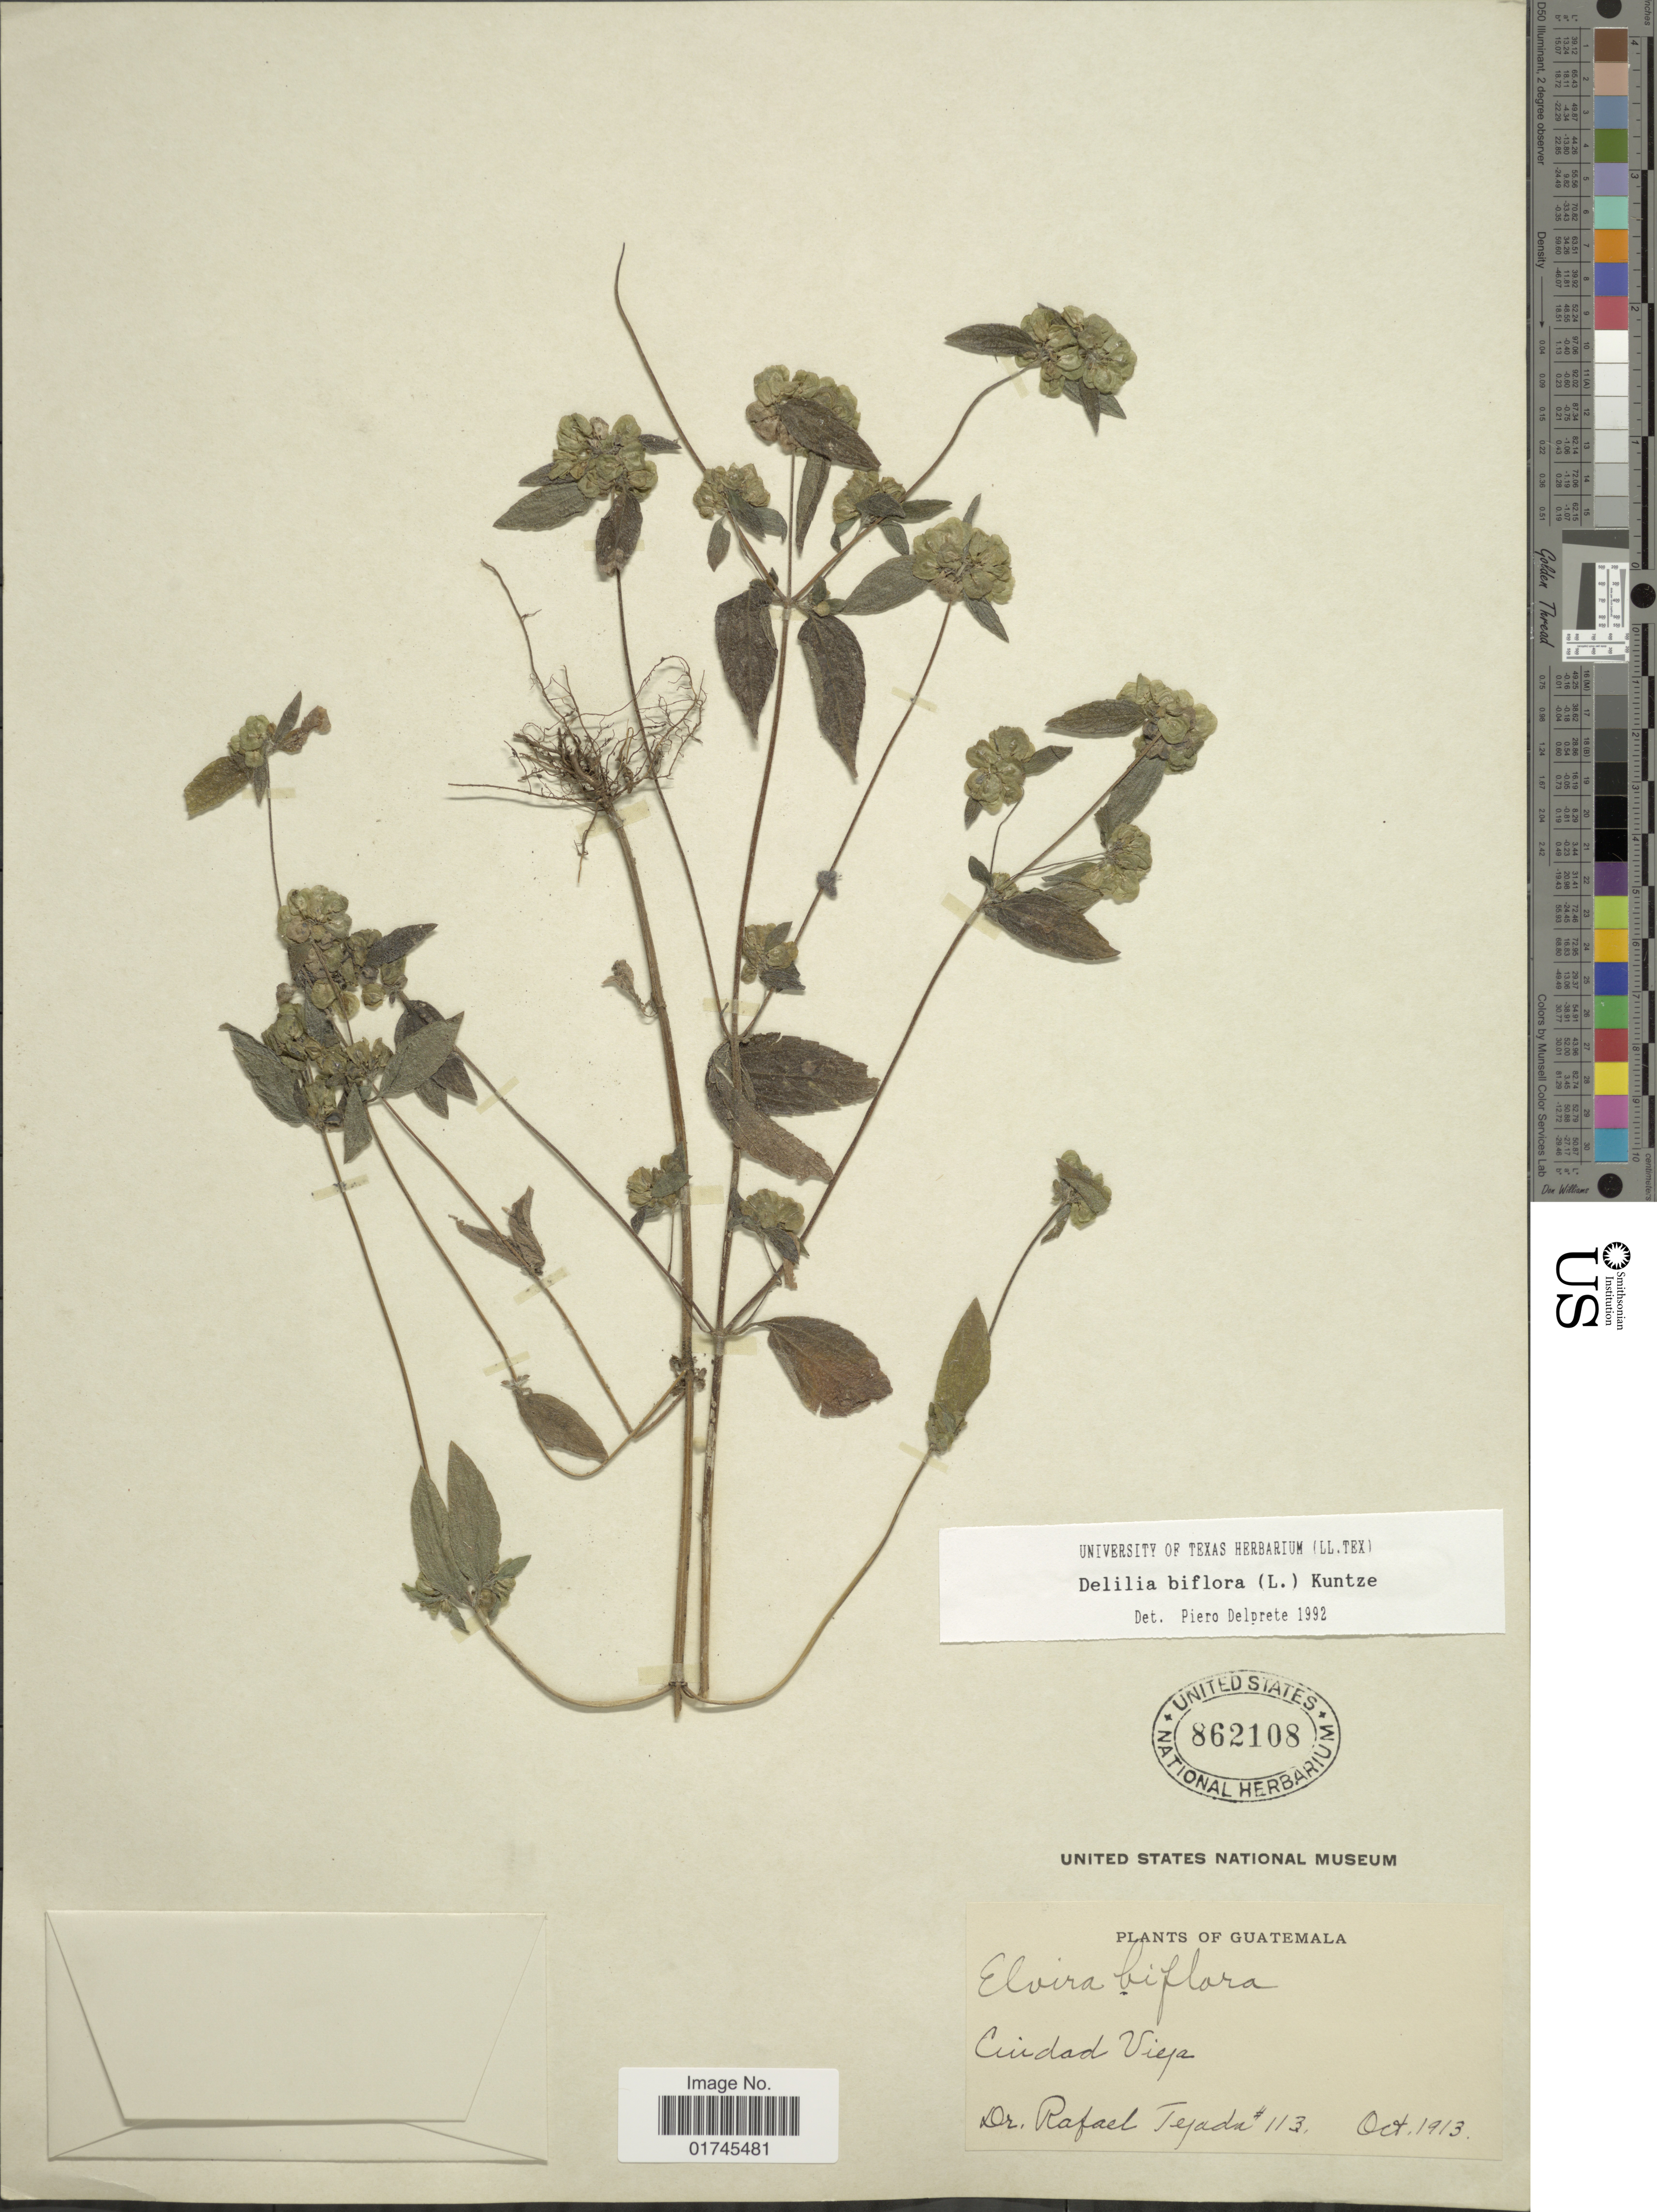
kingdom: Plantae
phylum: Tracheophyta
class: Magnoliopsida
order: Asterales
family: Asteraceae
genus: Delilia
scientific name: Delilia biflora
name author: (L.) Kuntze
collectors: R. Tejada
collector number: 113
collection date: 1913-10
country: Guatemala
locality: Cuidad Vieja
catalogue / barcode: US 862108